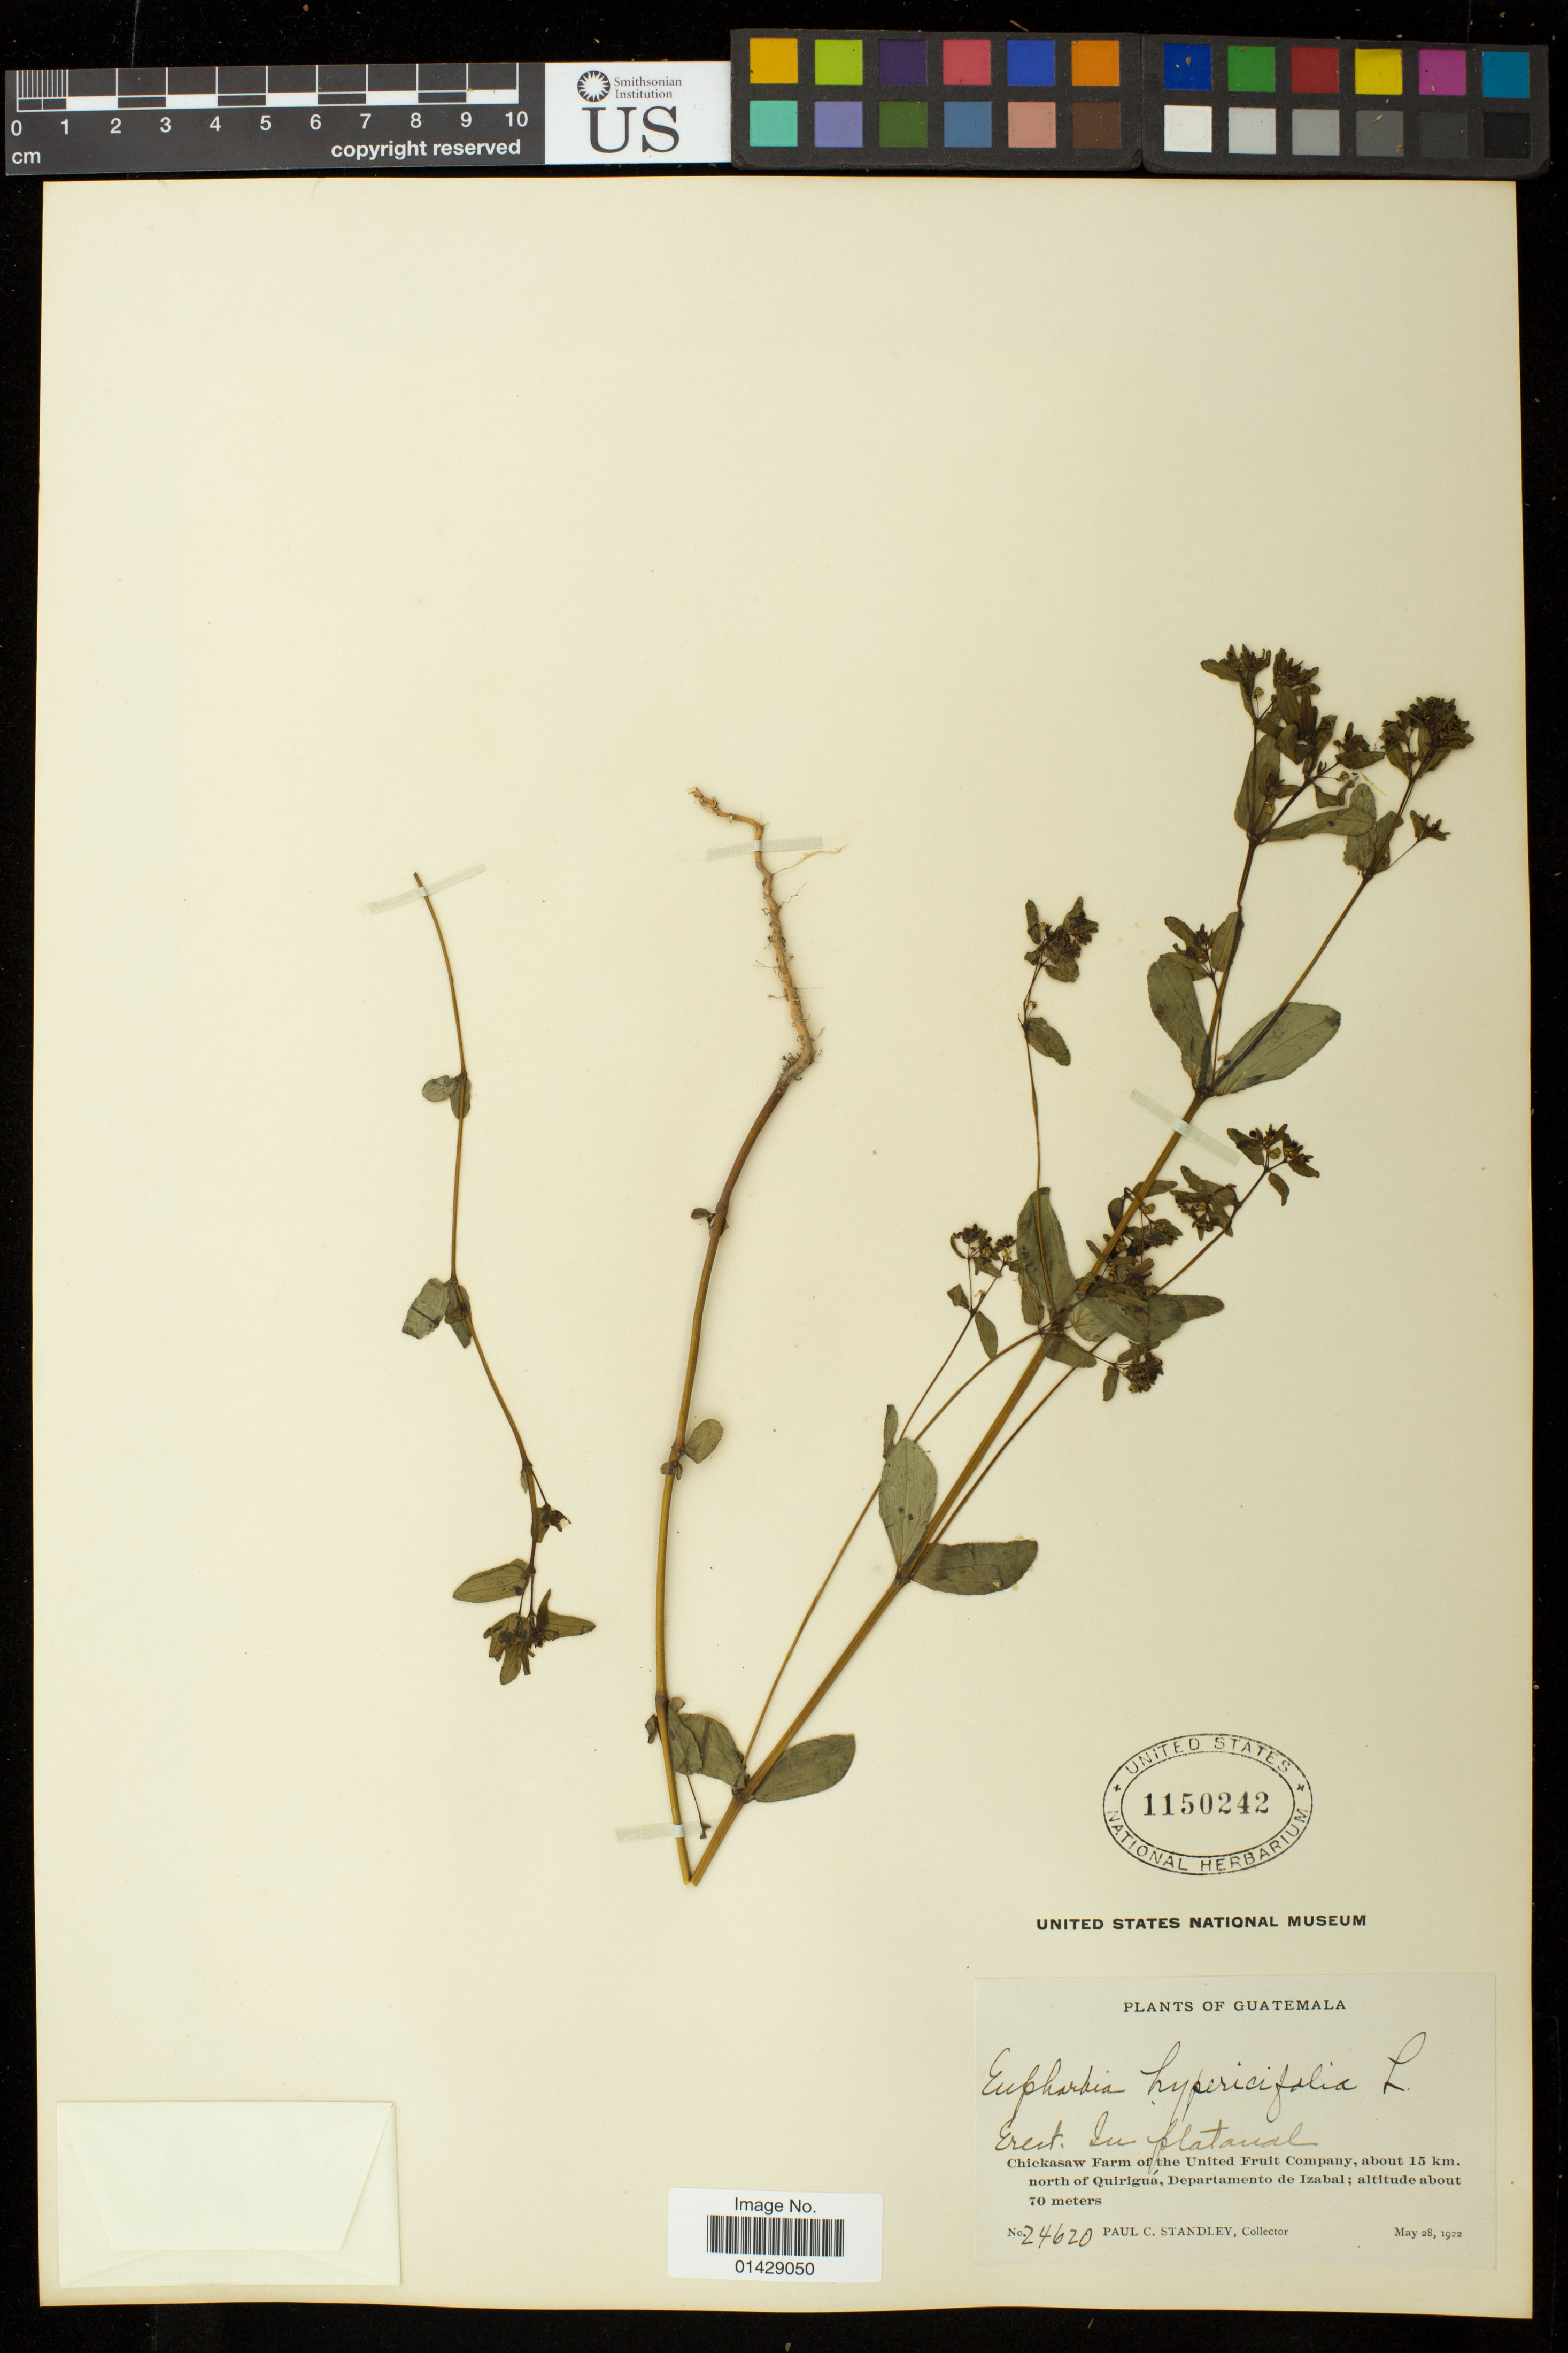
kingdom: Plantae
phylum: Tracheophyta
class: Magnoliopsida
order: Malpighiales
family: Euphorbiaceae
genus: Euphorbia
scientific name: Euphorbia hyssopifolia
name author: L.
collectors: P. C. Standley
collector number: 24620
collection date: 1922-05-28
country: Guatemala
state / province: Izabal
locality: Chickasaw Farm of the United Fruit Company, about 15 km. north of Quirigua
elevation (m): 70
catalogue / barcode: US 1150242